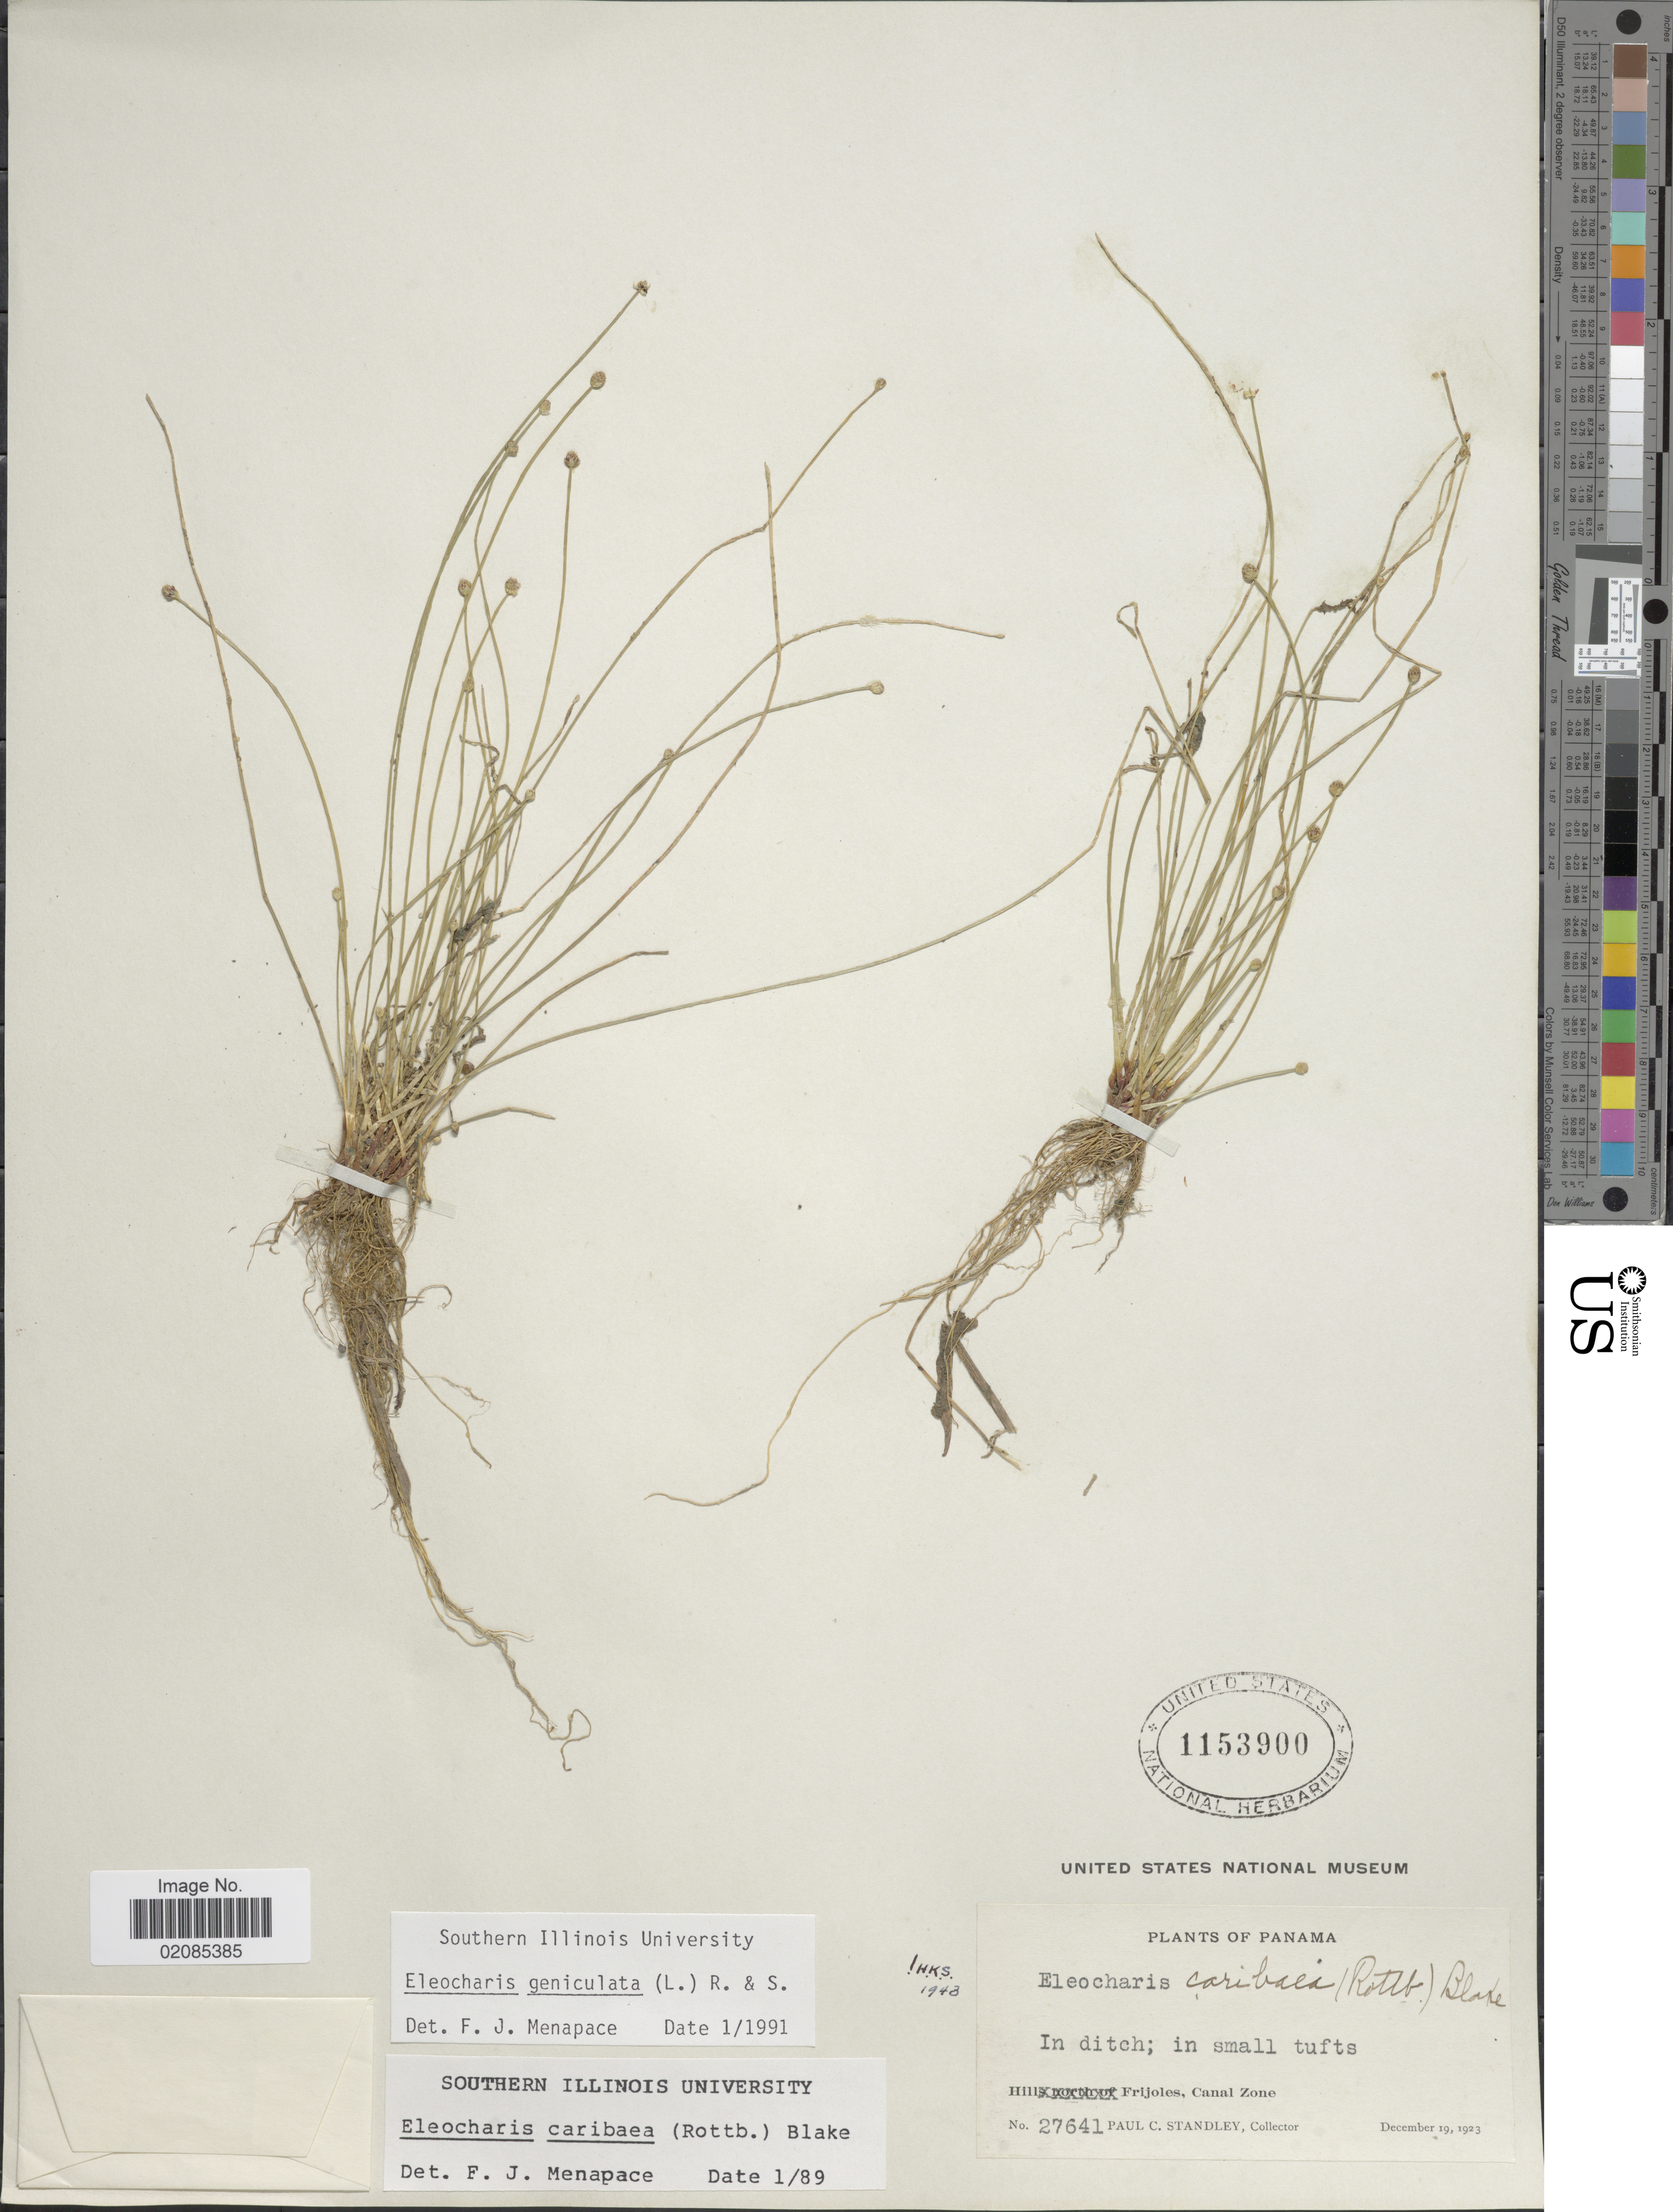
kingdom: Plantae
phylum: Tracheophyta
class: Liliopsida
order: Poales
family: Cyperaceae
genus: Eleocharis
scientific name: Eleocharis geniculata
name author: (L.) Roem. & Schult.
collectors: P. C. Standley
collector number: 27641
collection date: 1923-12-19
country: Panama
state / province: Colón / Panamá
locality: In ditch, Hill Frijoles, Canal Zone.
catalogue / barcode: US 1153900